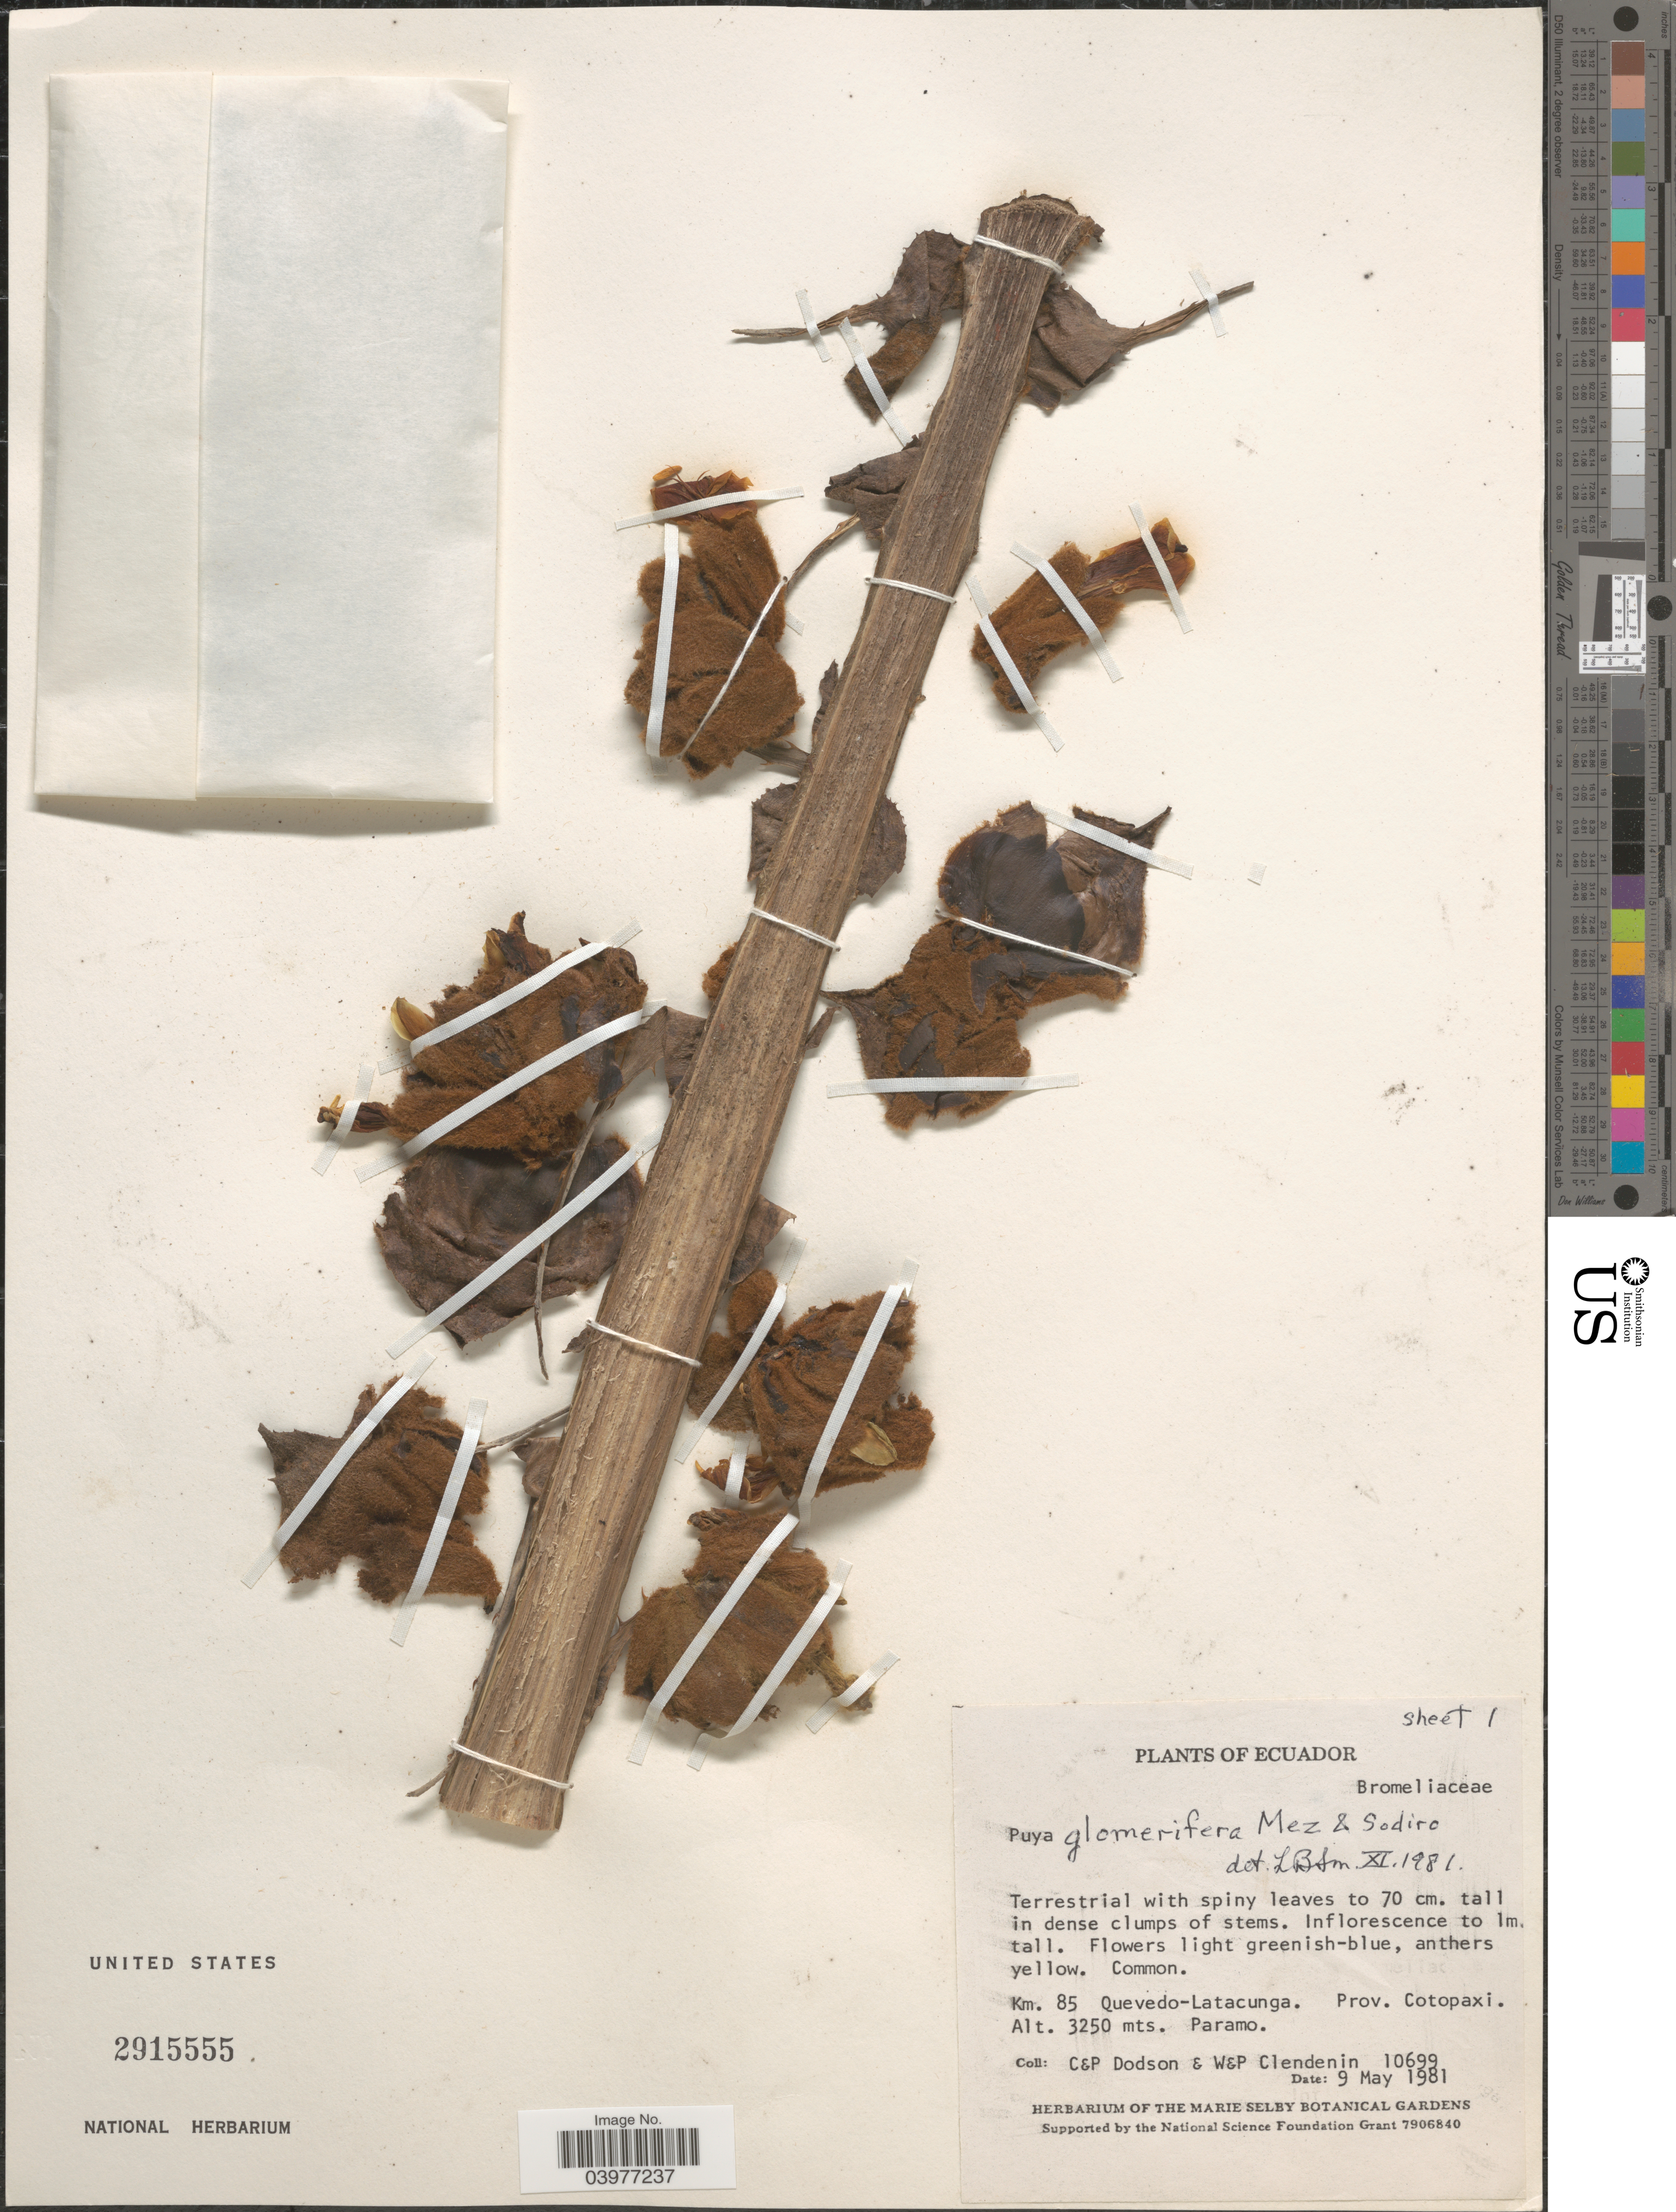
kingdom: Plantae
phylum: Tracheophyta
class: Liliopsida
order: Poales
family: Bromeliaceae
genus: Puya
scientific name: Puya glomerifera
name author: Mez & Sodiro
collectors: C. Dodson, P. Dodson, W. Clendenin & P. Clendenin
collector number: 10699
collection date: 1981-05-09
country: Ecuador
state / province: Cotopaxi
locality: Km. 85 Quevedo-Latacunga.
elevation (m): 3250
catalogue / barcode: US 2915555